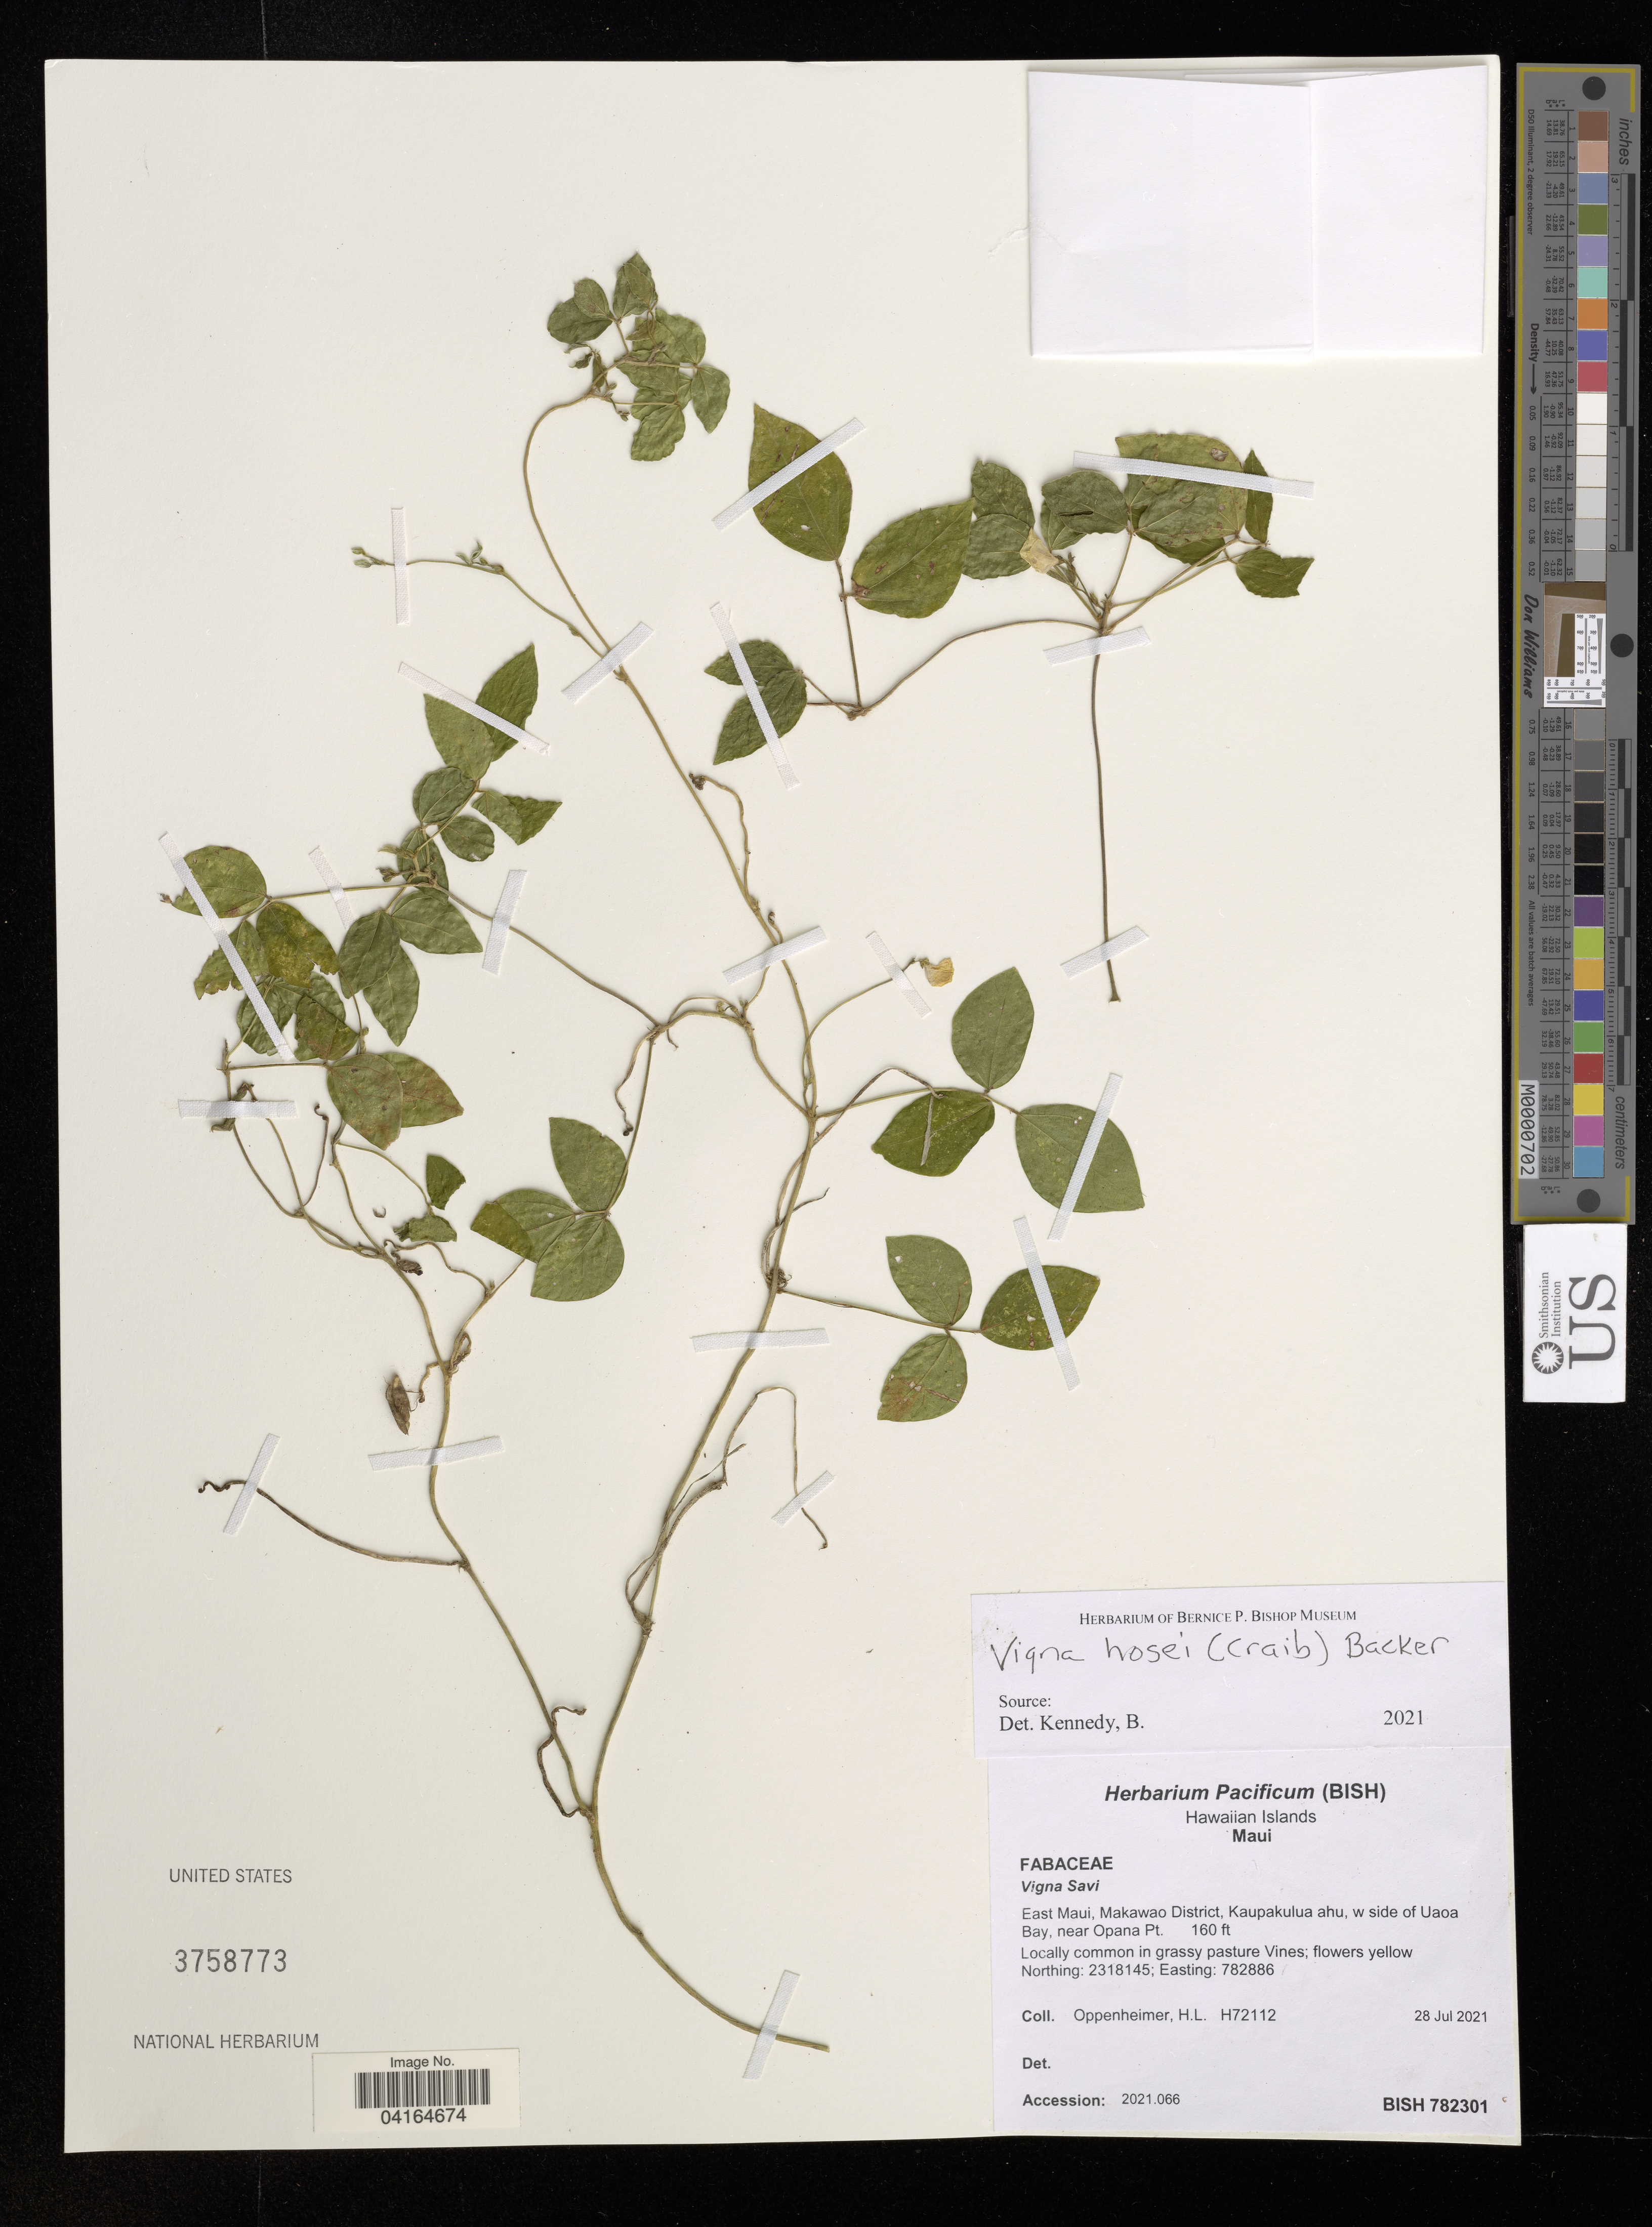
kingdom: Plantae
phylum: Tracheophyta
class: Magnoliopsida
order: Fabales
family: Fabaceae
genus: Vigna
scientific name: Vigna hosei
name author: (Craib) Backer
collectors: H. L. Oppenheimer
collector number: H72112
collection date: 2021-07-28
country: United States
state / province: Hawaii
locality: Hawaiian Islands. East Maui, Makawao District, Kaupakulua ahu, w side of Uaoa Bay, near Opana Pt.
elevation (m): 49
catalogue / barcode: US 3758773